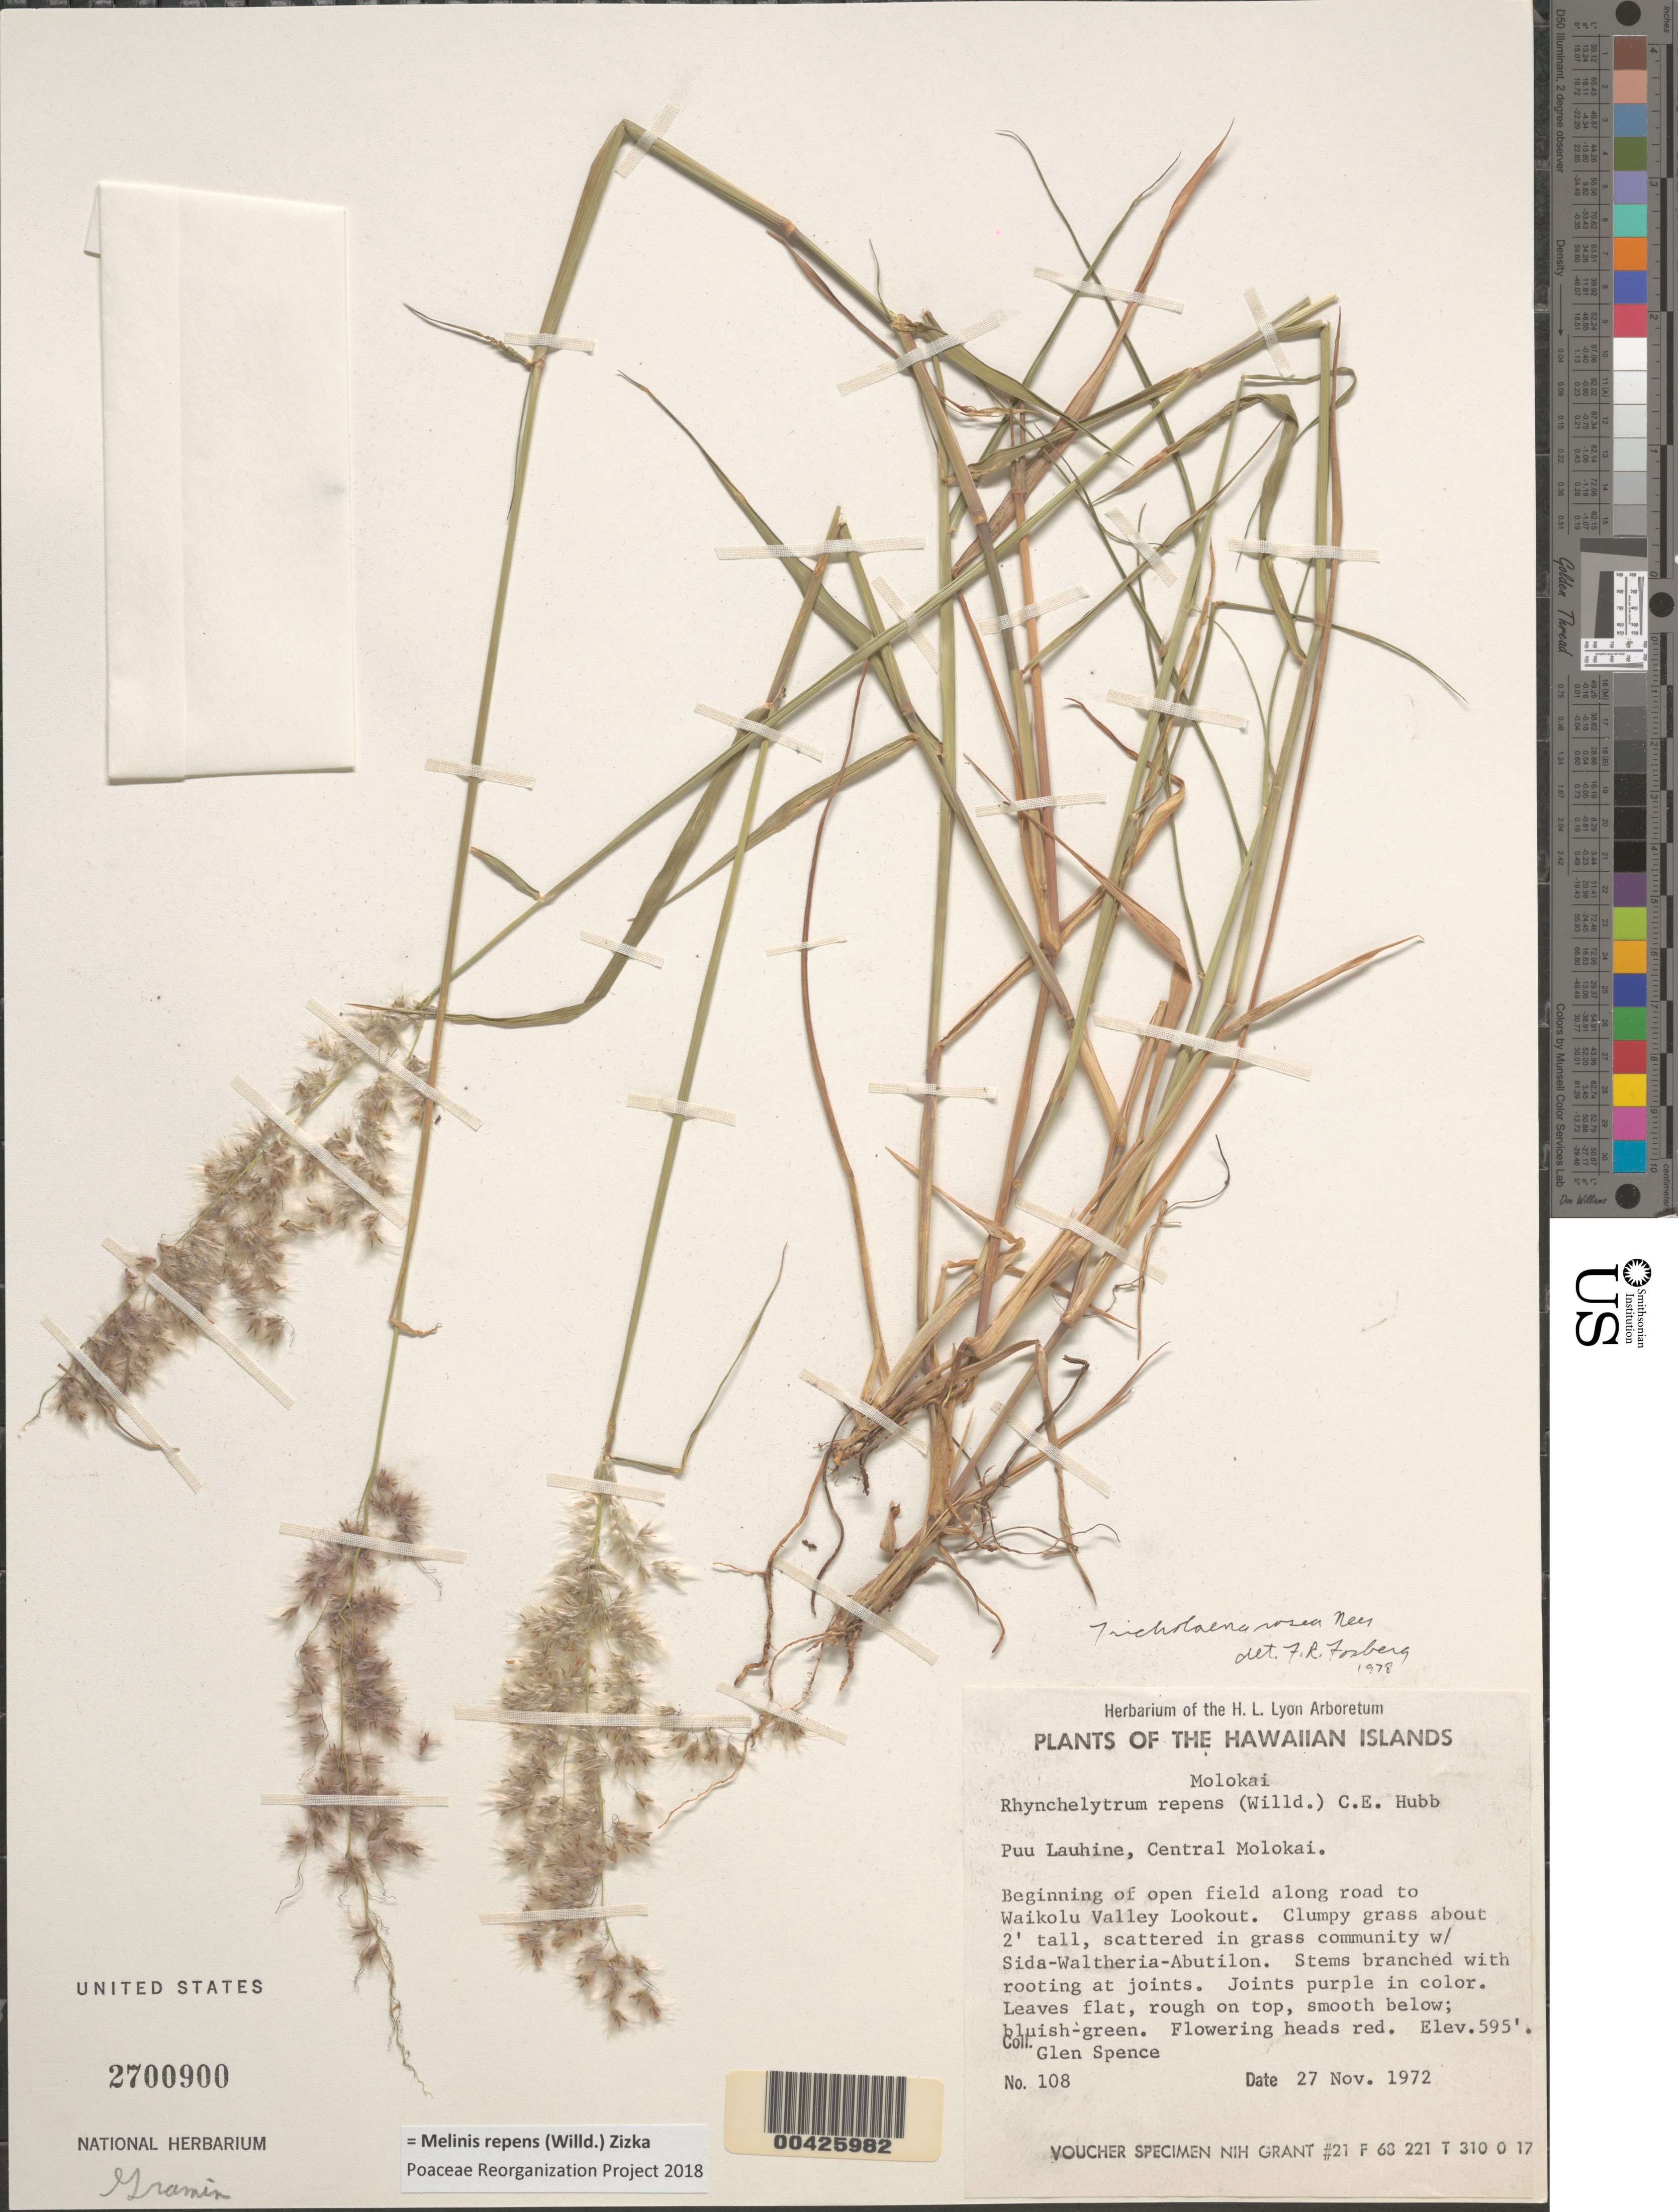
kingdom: Plantae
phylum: Tracheophyta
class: Liliopsida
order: Poales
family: Poaceae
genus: Melinis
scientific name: Melinis repens subsp. repens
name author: (Willd.) Zizka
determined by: Faccenda, K.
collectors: G. Spence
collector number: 108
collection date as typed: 27 Nov 1972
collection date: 1972-11-27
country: United States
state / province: Hawaii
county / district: Maui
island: Moloka'i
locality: Puu Lauhine, Central Molokai, along road to Waikolu Valley Lookout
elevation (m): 181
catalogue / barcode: US 2700900